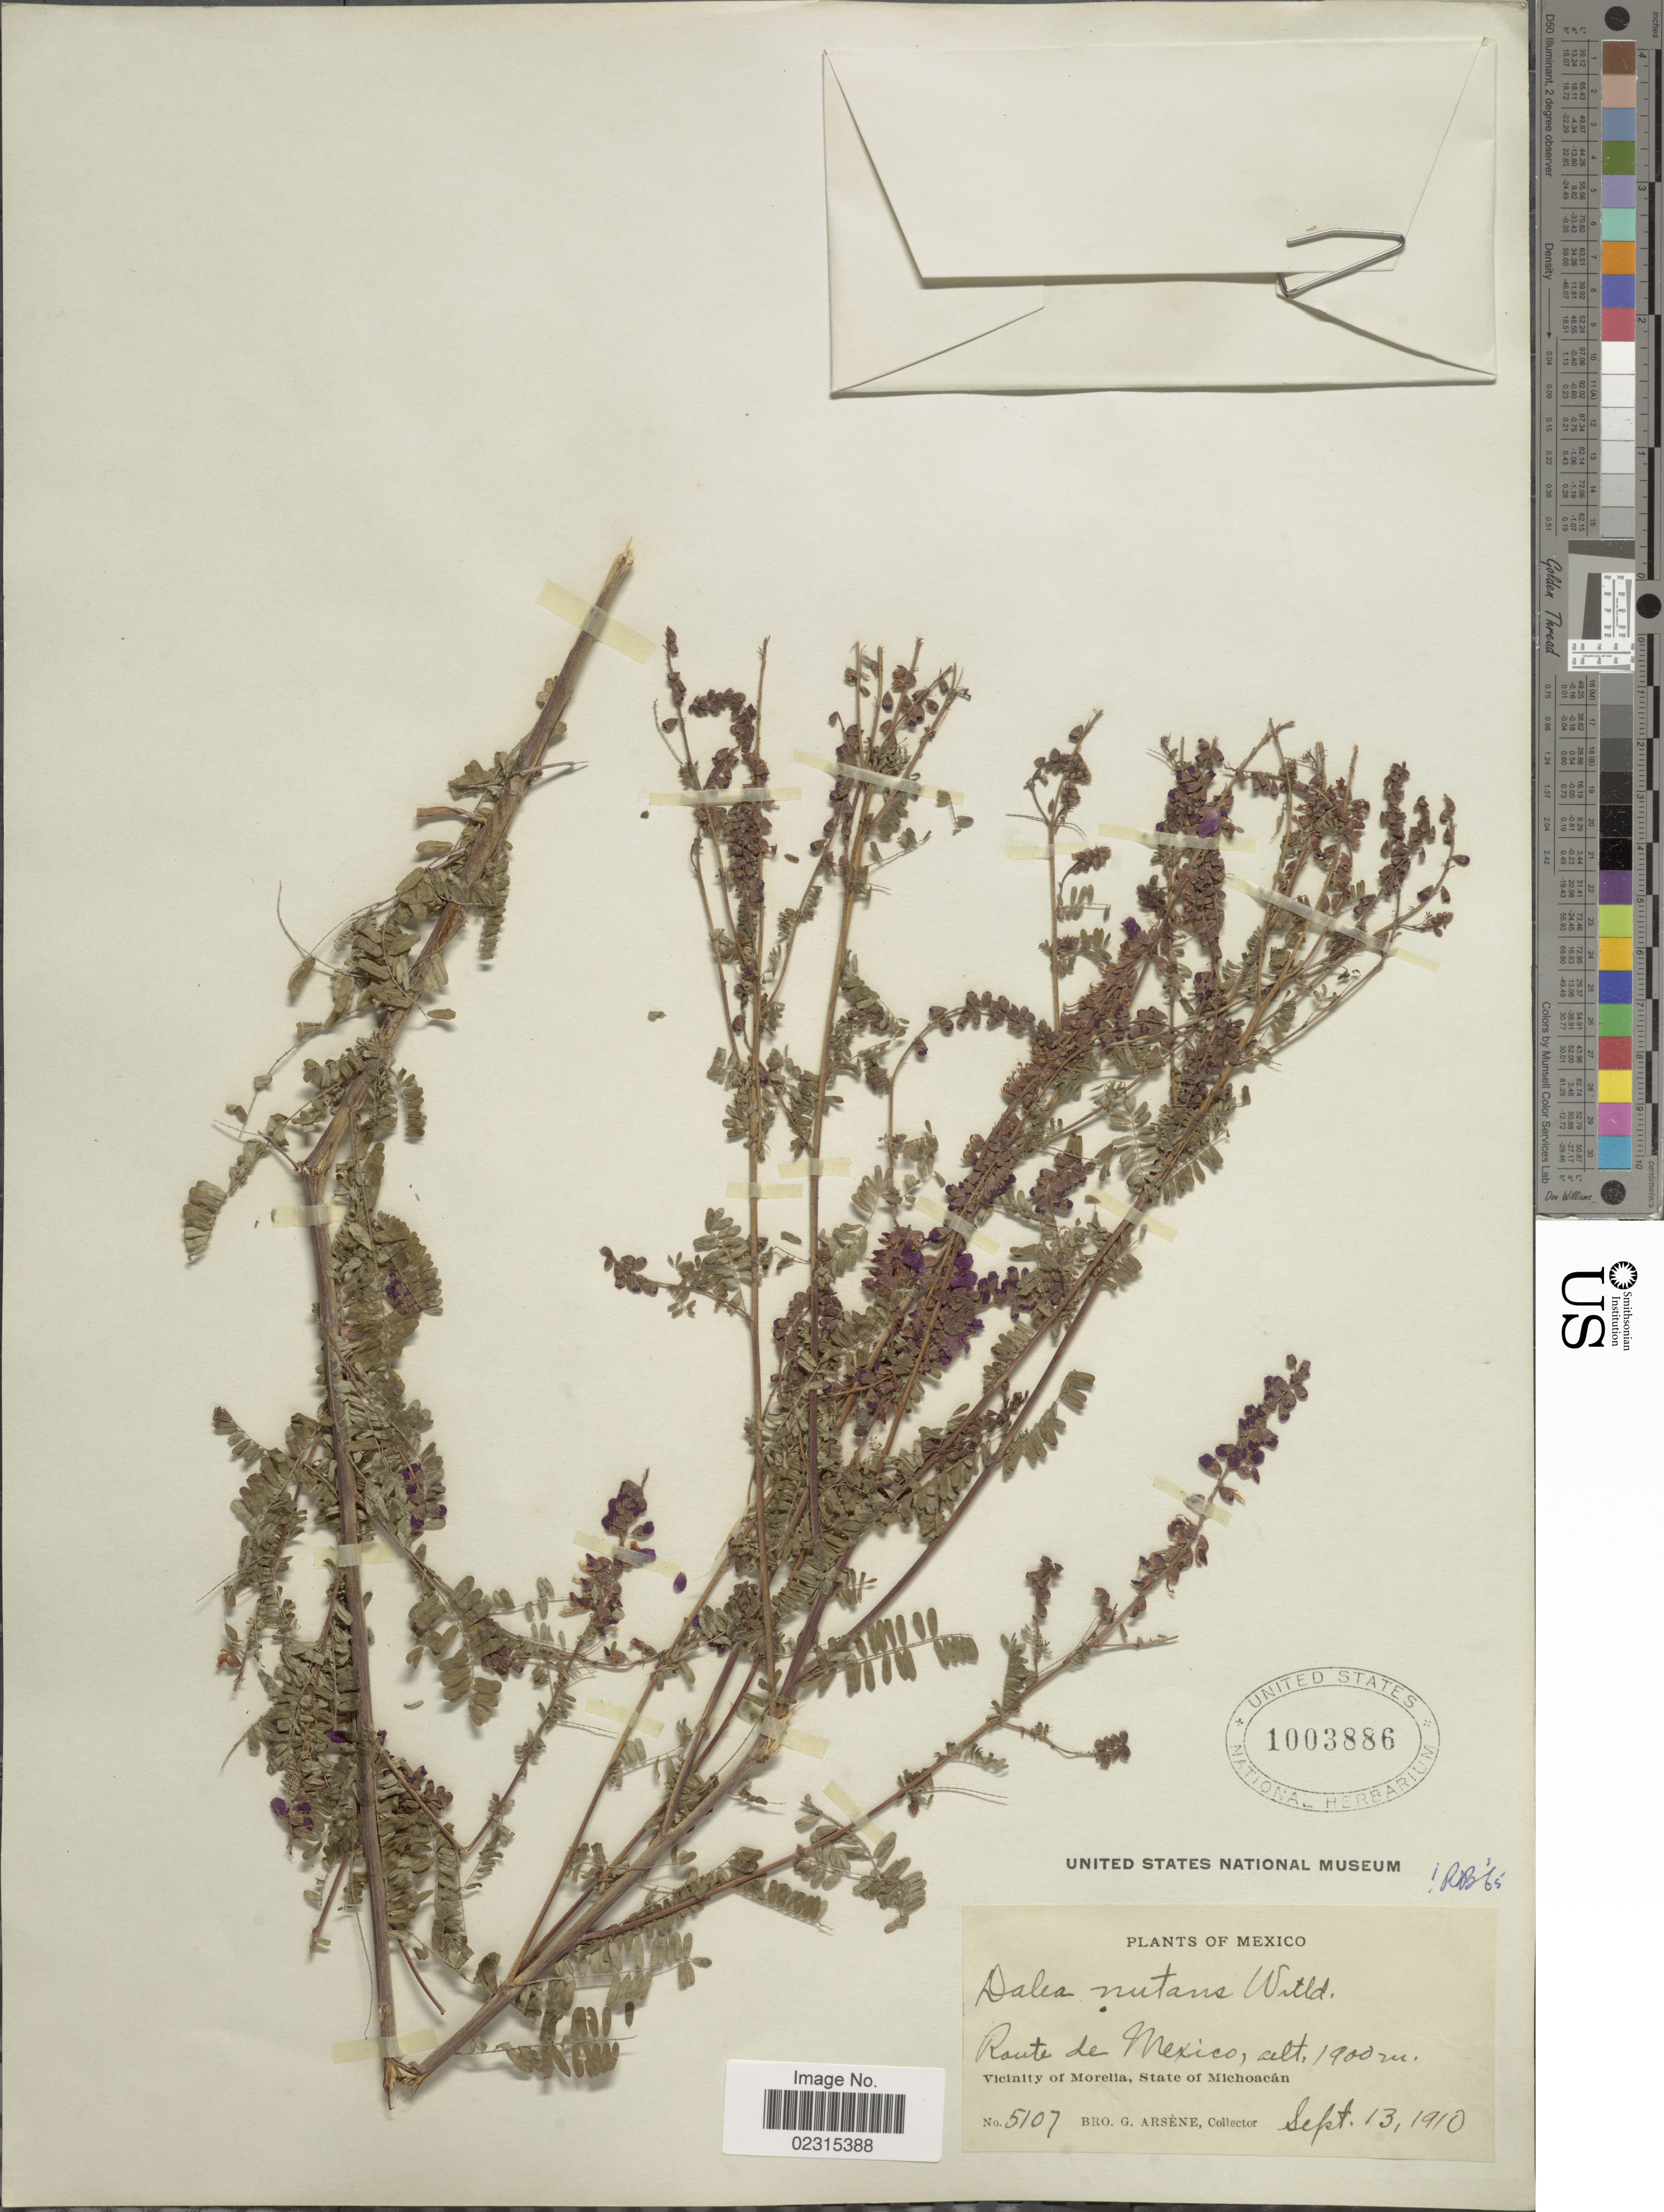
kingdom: Plantae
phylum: Tracheophyta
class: Magnoliopsida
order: Fabales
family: Fabaceae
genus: Marina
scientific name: Marina nutans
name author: (Cav.) Barneby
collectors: Bro. G. Arsène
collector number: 5107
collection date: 1910-09-13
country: Mexico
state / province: Michoacán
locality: Route de Mexico, Vicinity of Morelia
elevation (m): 1900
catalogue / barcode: US 1003886